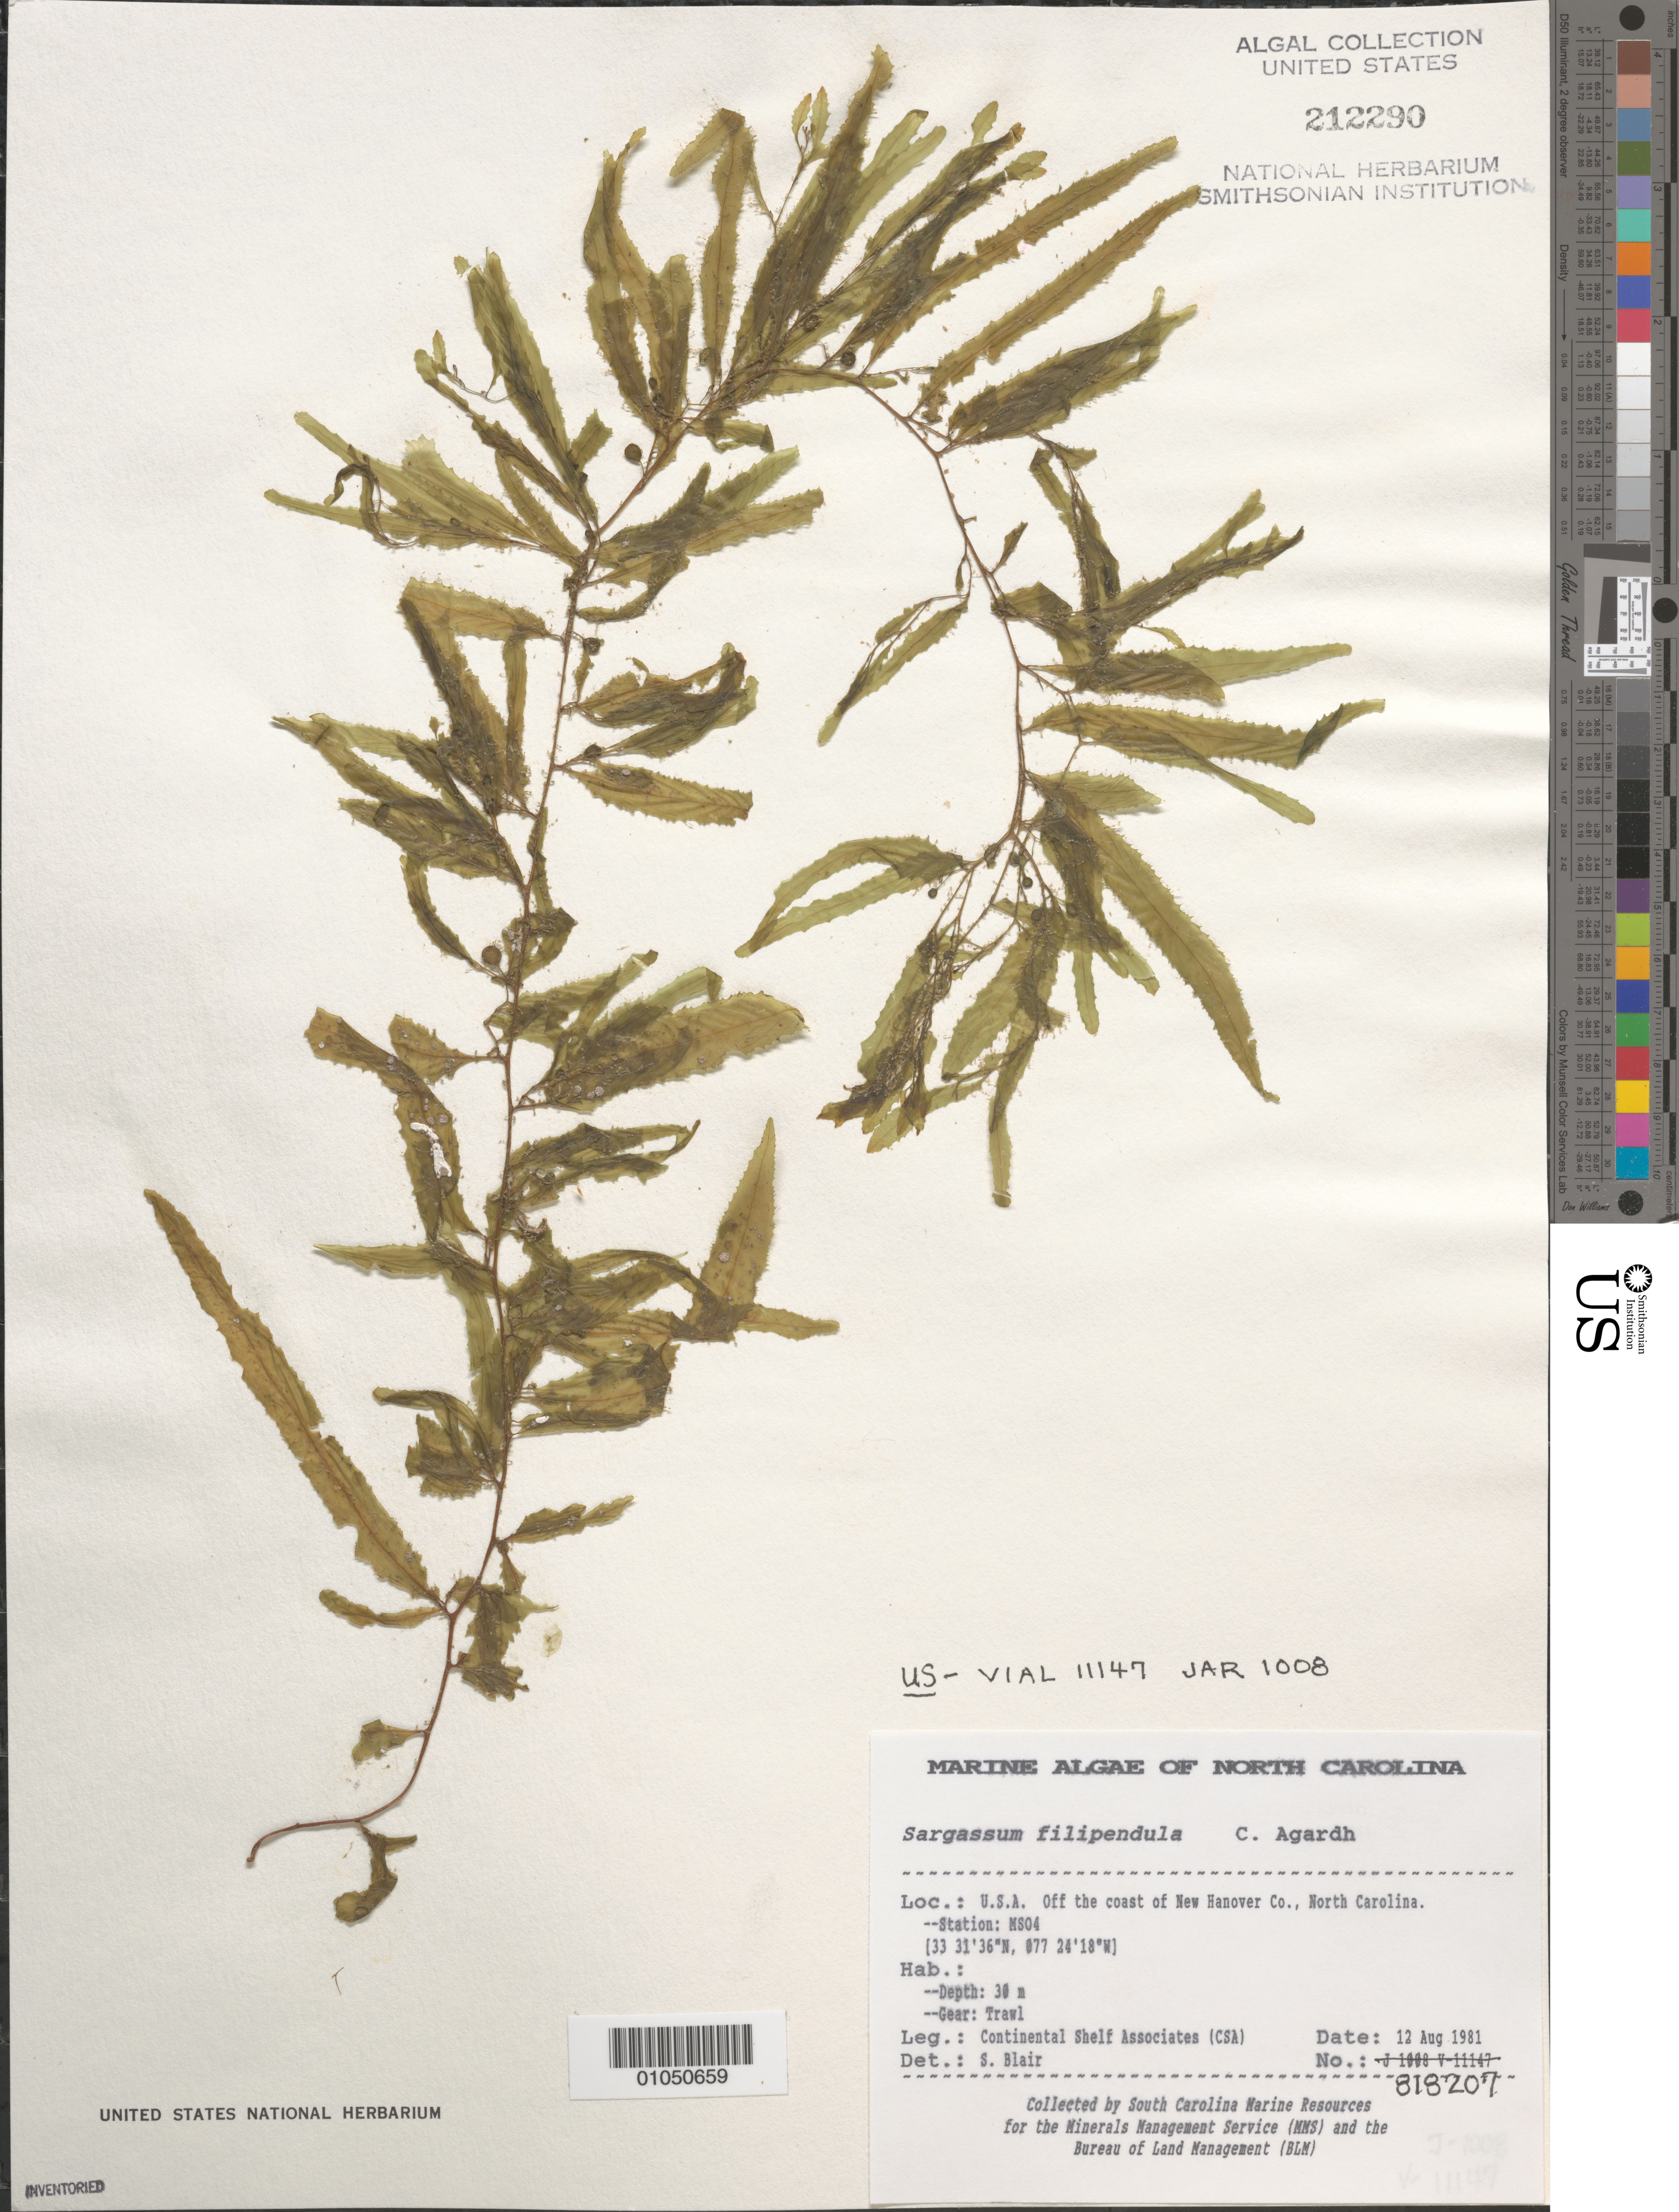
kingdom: Chromista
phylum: Ochrophyta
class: Phaeophyceae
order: Fucales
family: Sargassaceae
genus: Sargassum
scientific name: Sargassum filipendula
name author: C. Agardh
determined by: Blair, S. M.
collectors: Continental Shelf Associates for the MMS/BLM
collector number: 818207 Station MS04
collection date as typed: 12 Aug 1981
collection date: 1981-08-12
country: United States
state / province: North Carolina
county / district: New Hanover County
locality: Off coast of New Hanover County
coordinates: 33 31'36"N, 077 24'18"W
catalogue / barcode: US 212290